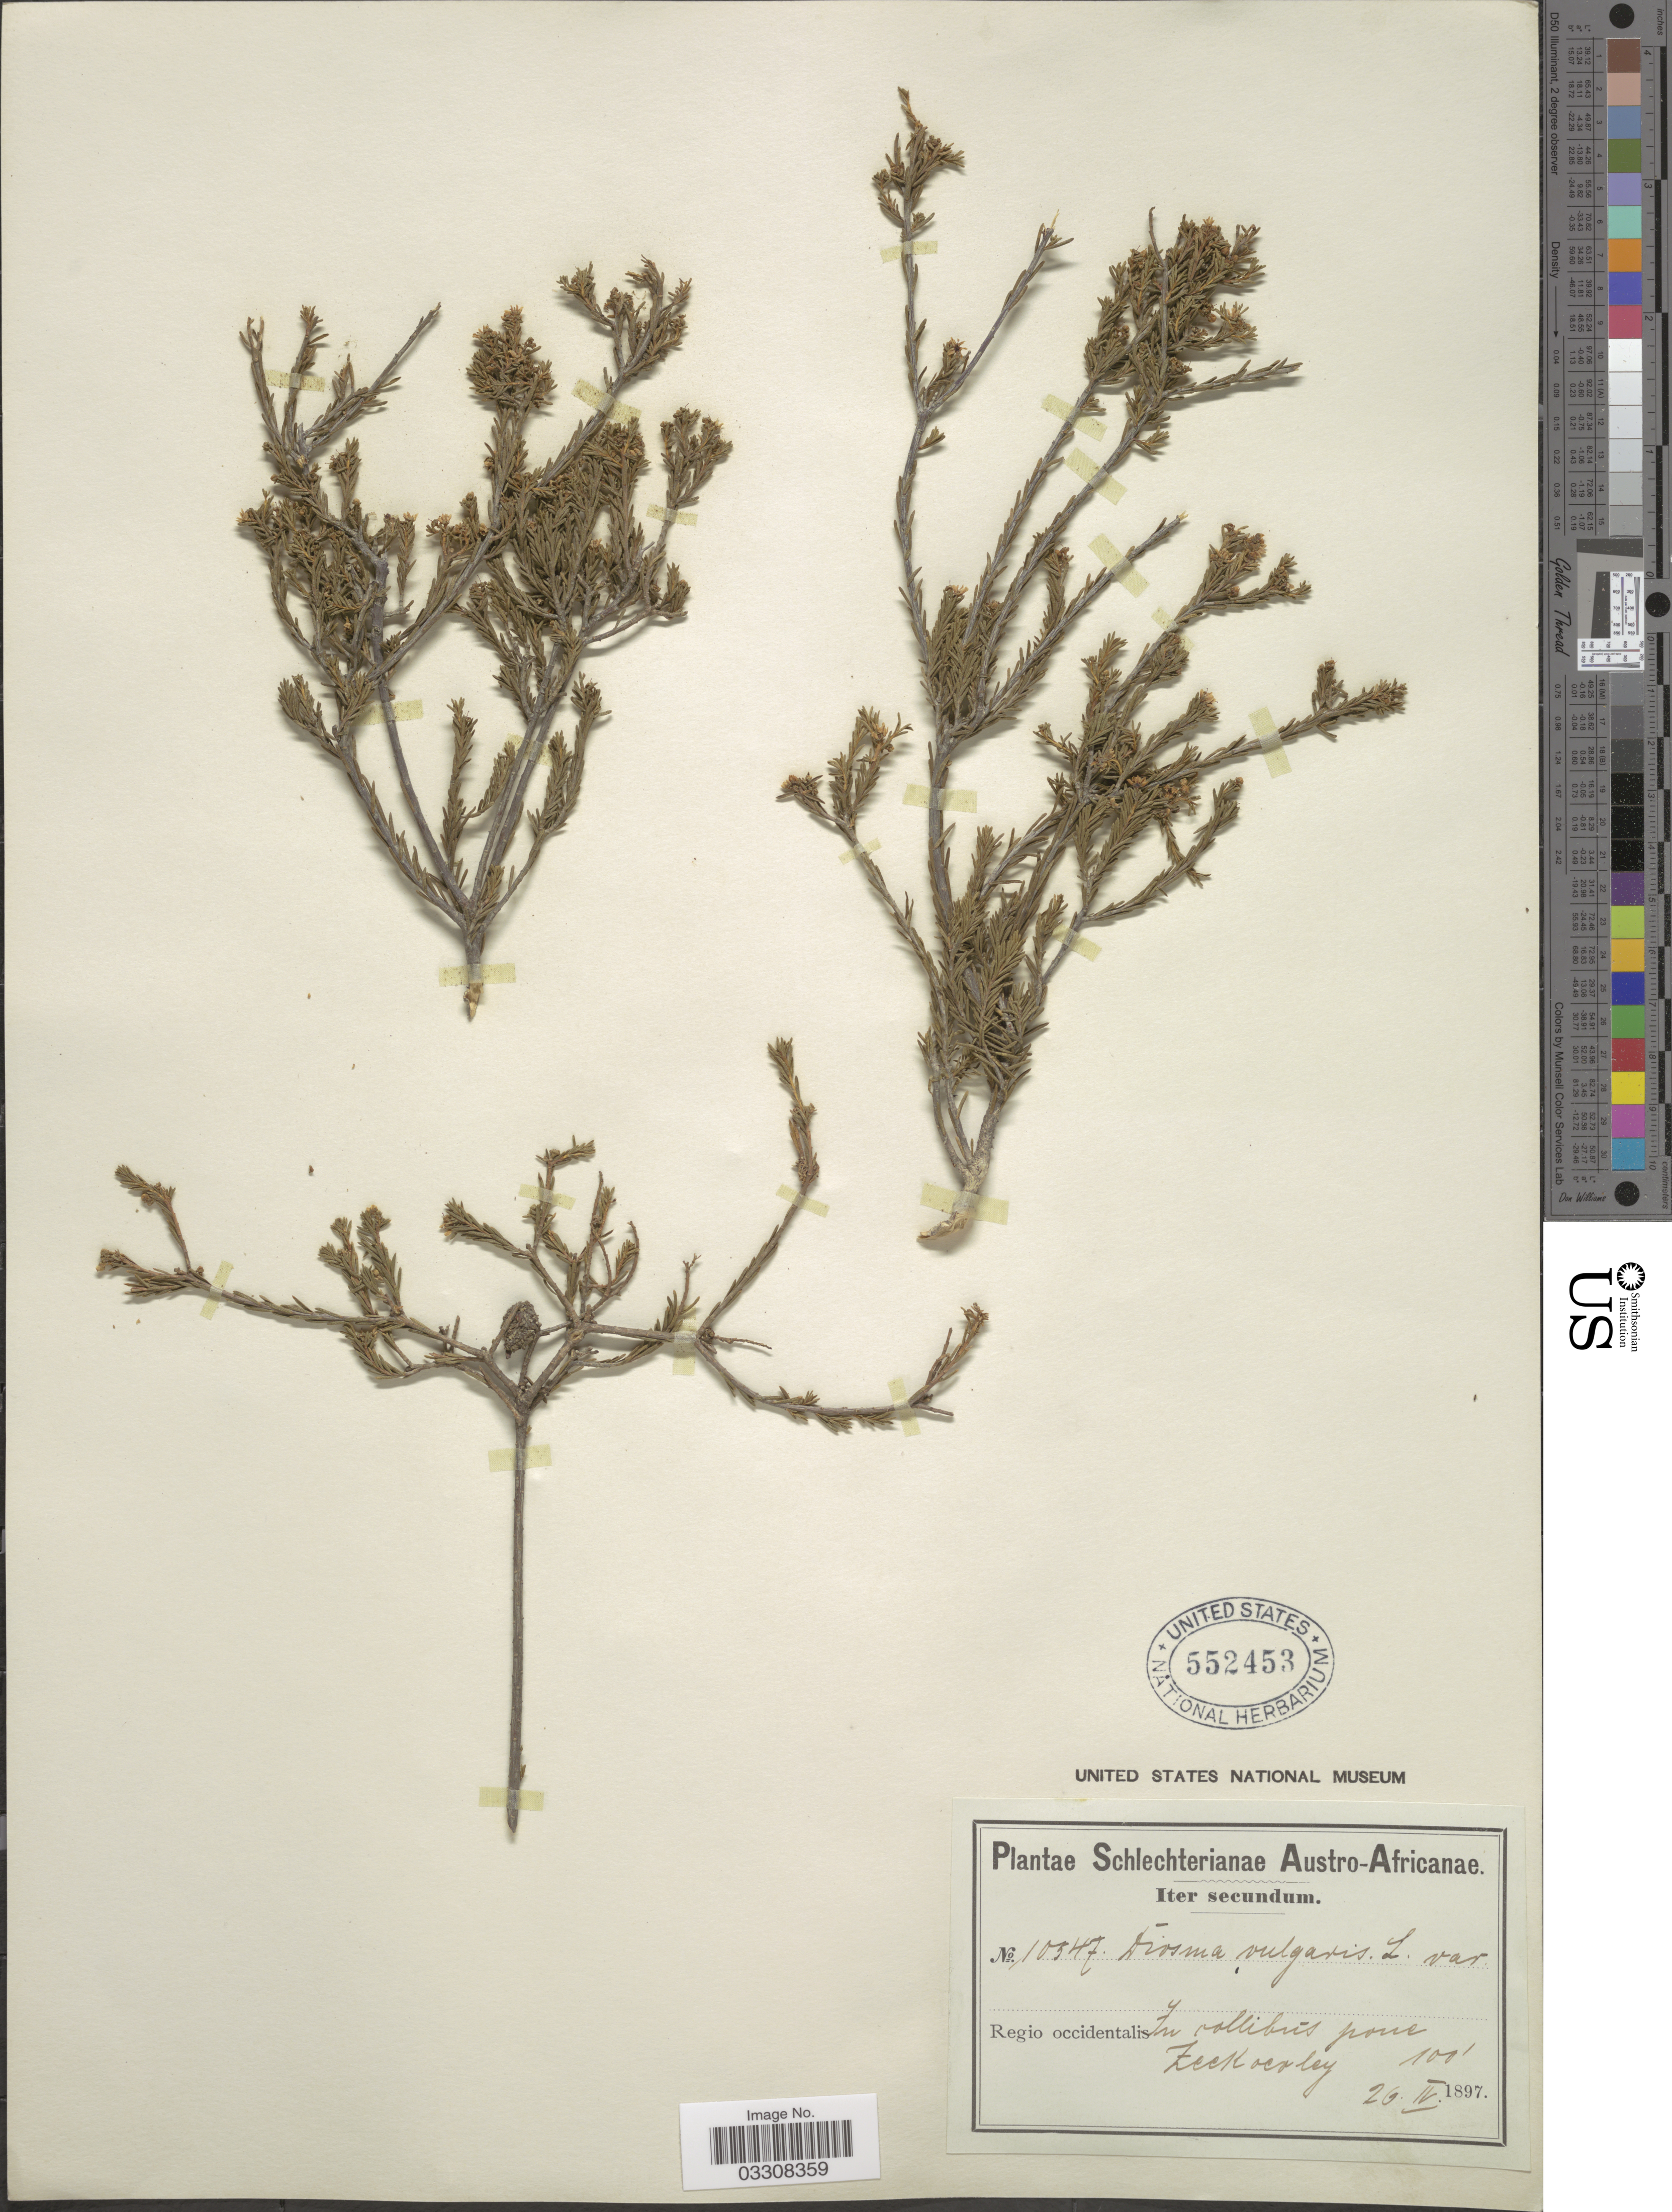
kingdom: Plantae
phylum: Tracheophyta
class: Magnoliopsida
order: Sapindales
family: Rutaceae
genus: Diosma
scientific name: Diosma vulgaris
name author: Schltdl.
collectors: Schlechter, --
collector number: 10547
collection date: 1897-04-26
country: South Africa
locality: Austro-Africanae. Regio occidentalis in collibus prope Zeekoevley.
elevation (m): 30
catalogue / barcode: US 552453